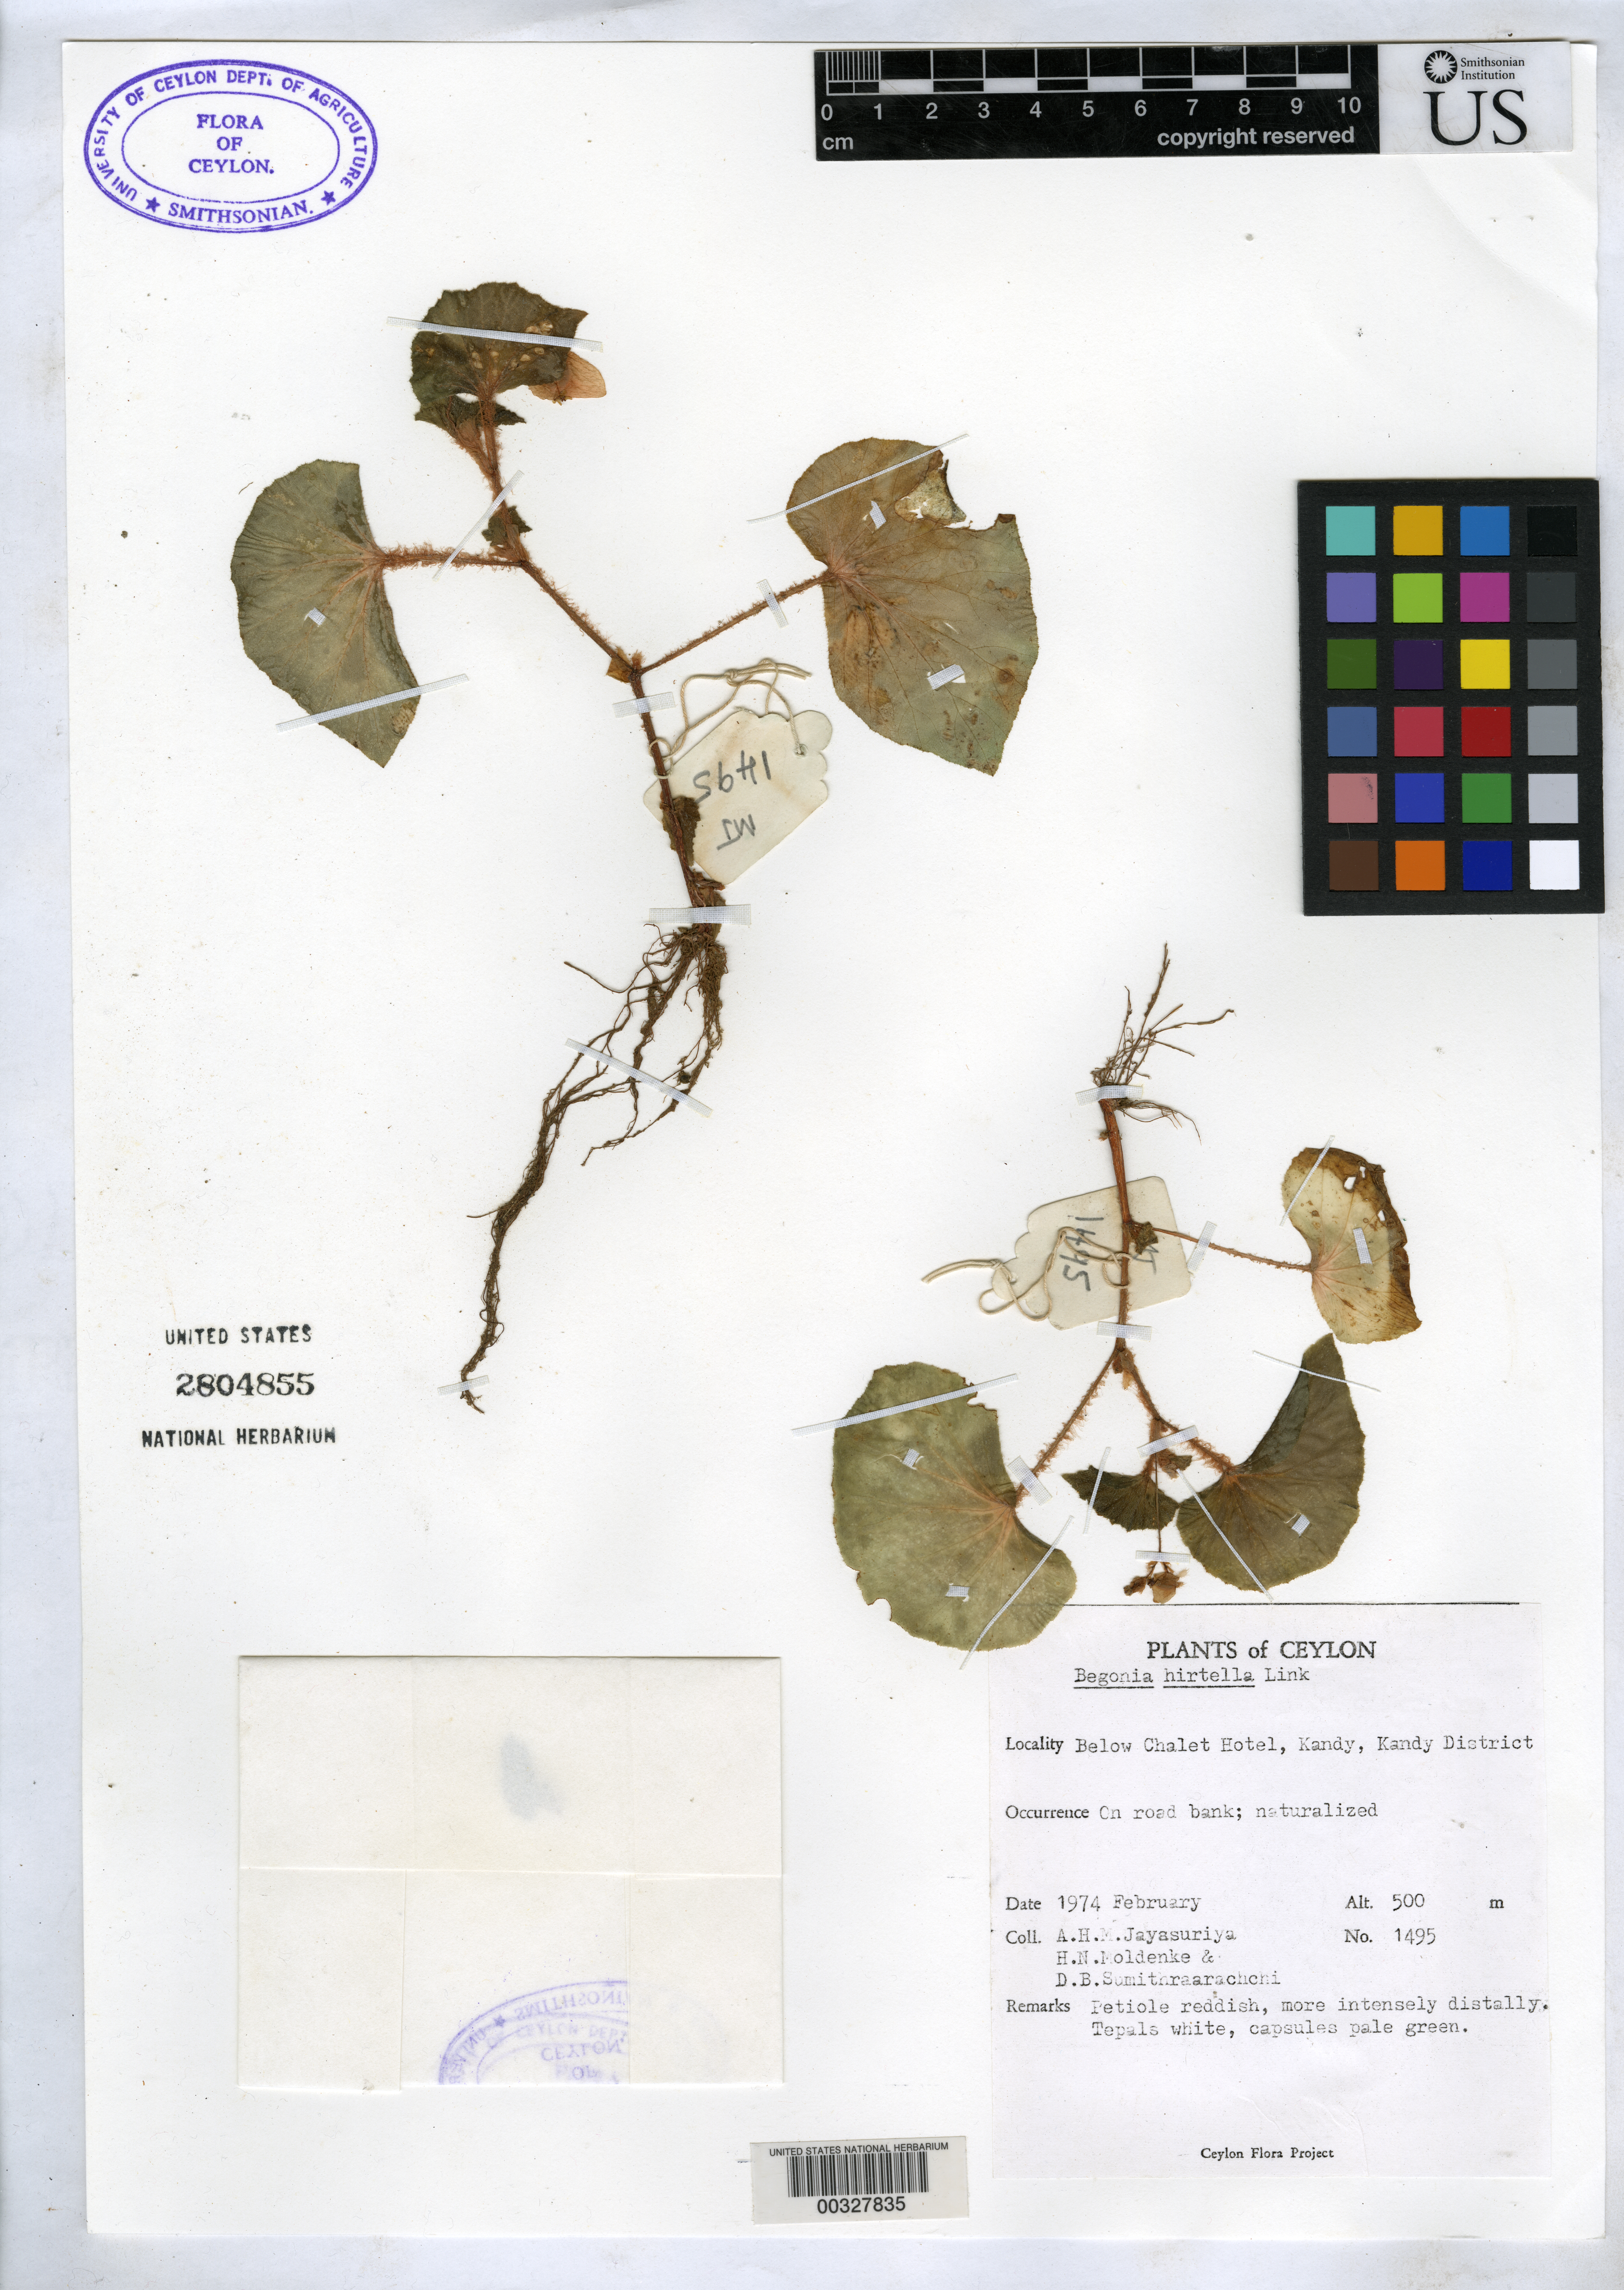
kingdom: Plantae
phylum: Tracheophyta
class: Magnoliopsida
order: Cucurbitales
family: Begoniaceae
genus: Begonia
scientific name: Begonia hirtella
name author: Link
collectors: A. H. Jayasuriya, H. N. Moldenke & D. B. Sumithraarachchi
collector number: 1495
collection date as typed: Feb 1974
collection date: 1974-02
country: Sri Lanka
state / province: Central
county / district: Kandy Dist.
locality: Below chalet hotel, kandy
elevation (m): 500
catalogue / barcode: US 2804855